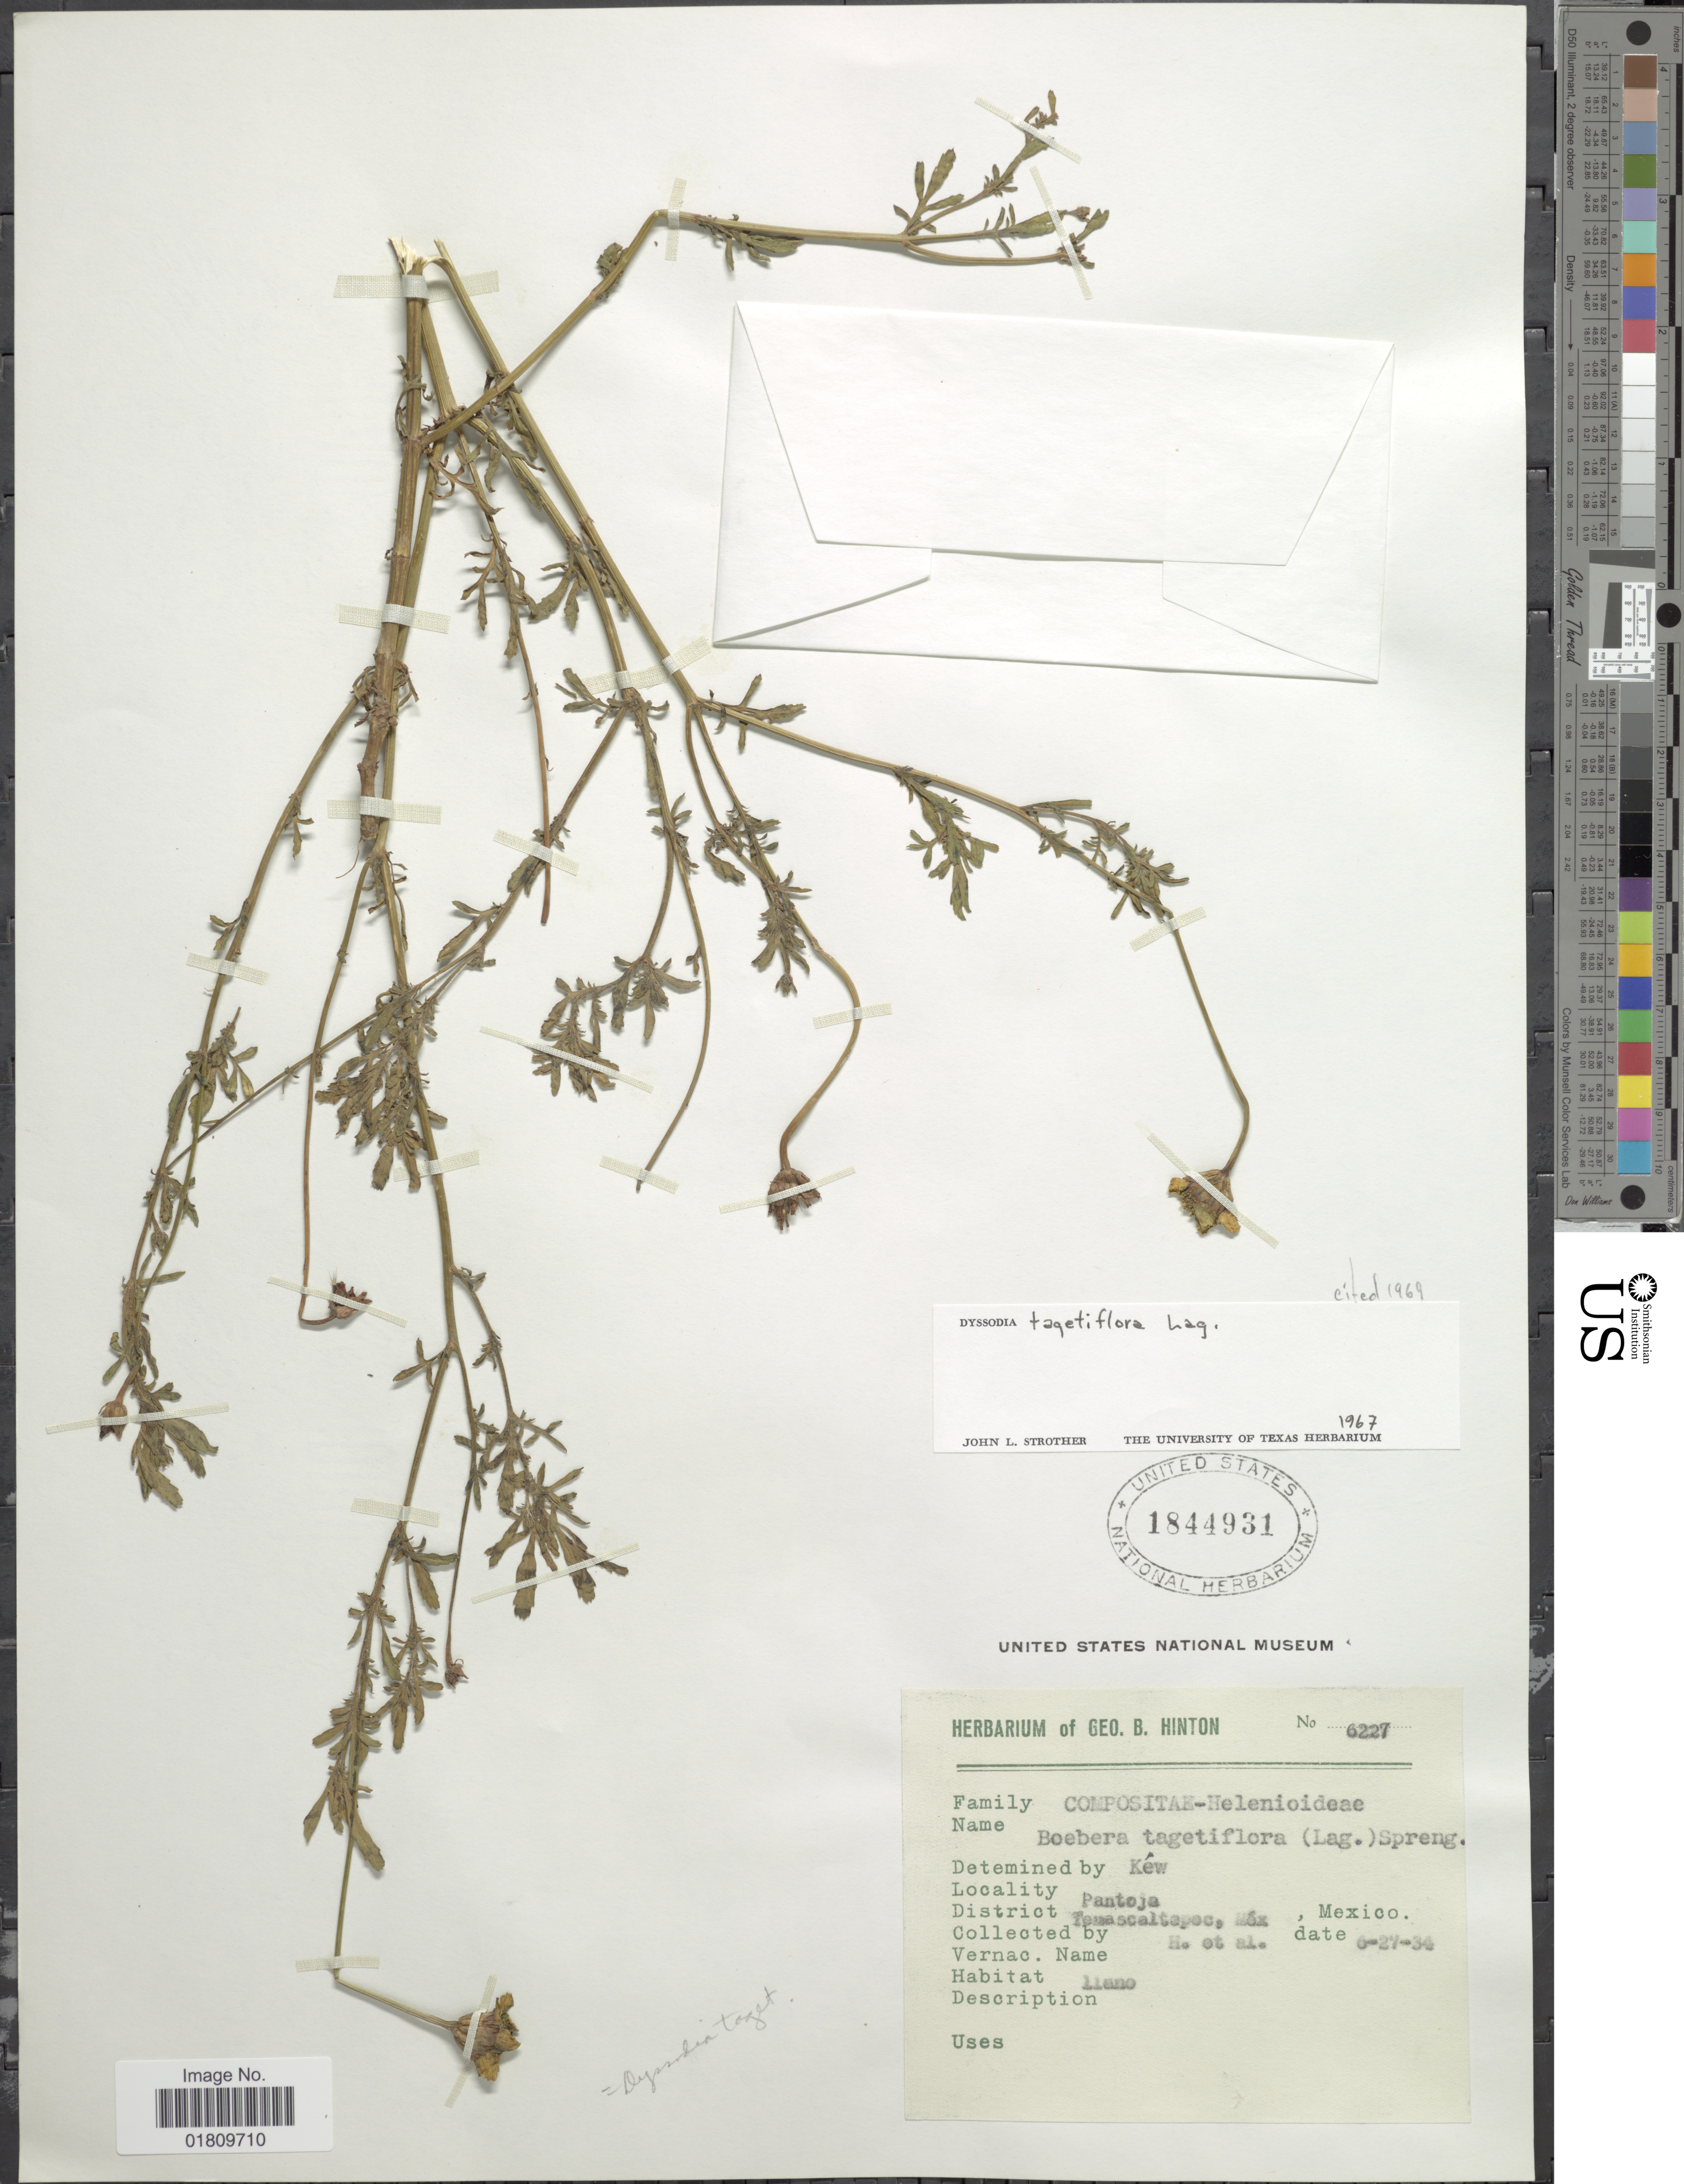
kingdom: Plantae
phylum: Tracheophyta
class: Magnoliopsida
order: Asterales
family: Asteraceae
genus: Dyssodia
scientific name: Dyssodia tagetiflora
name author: Lag.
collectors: G. B. Hinton & et al.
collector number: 6227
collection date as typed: Transcribed d/m/y: 27/6/34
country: Mexico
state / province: México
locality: Pantoja, District Temascaltepec, llano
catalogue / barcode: US 1844931